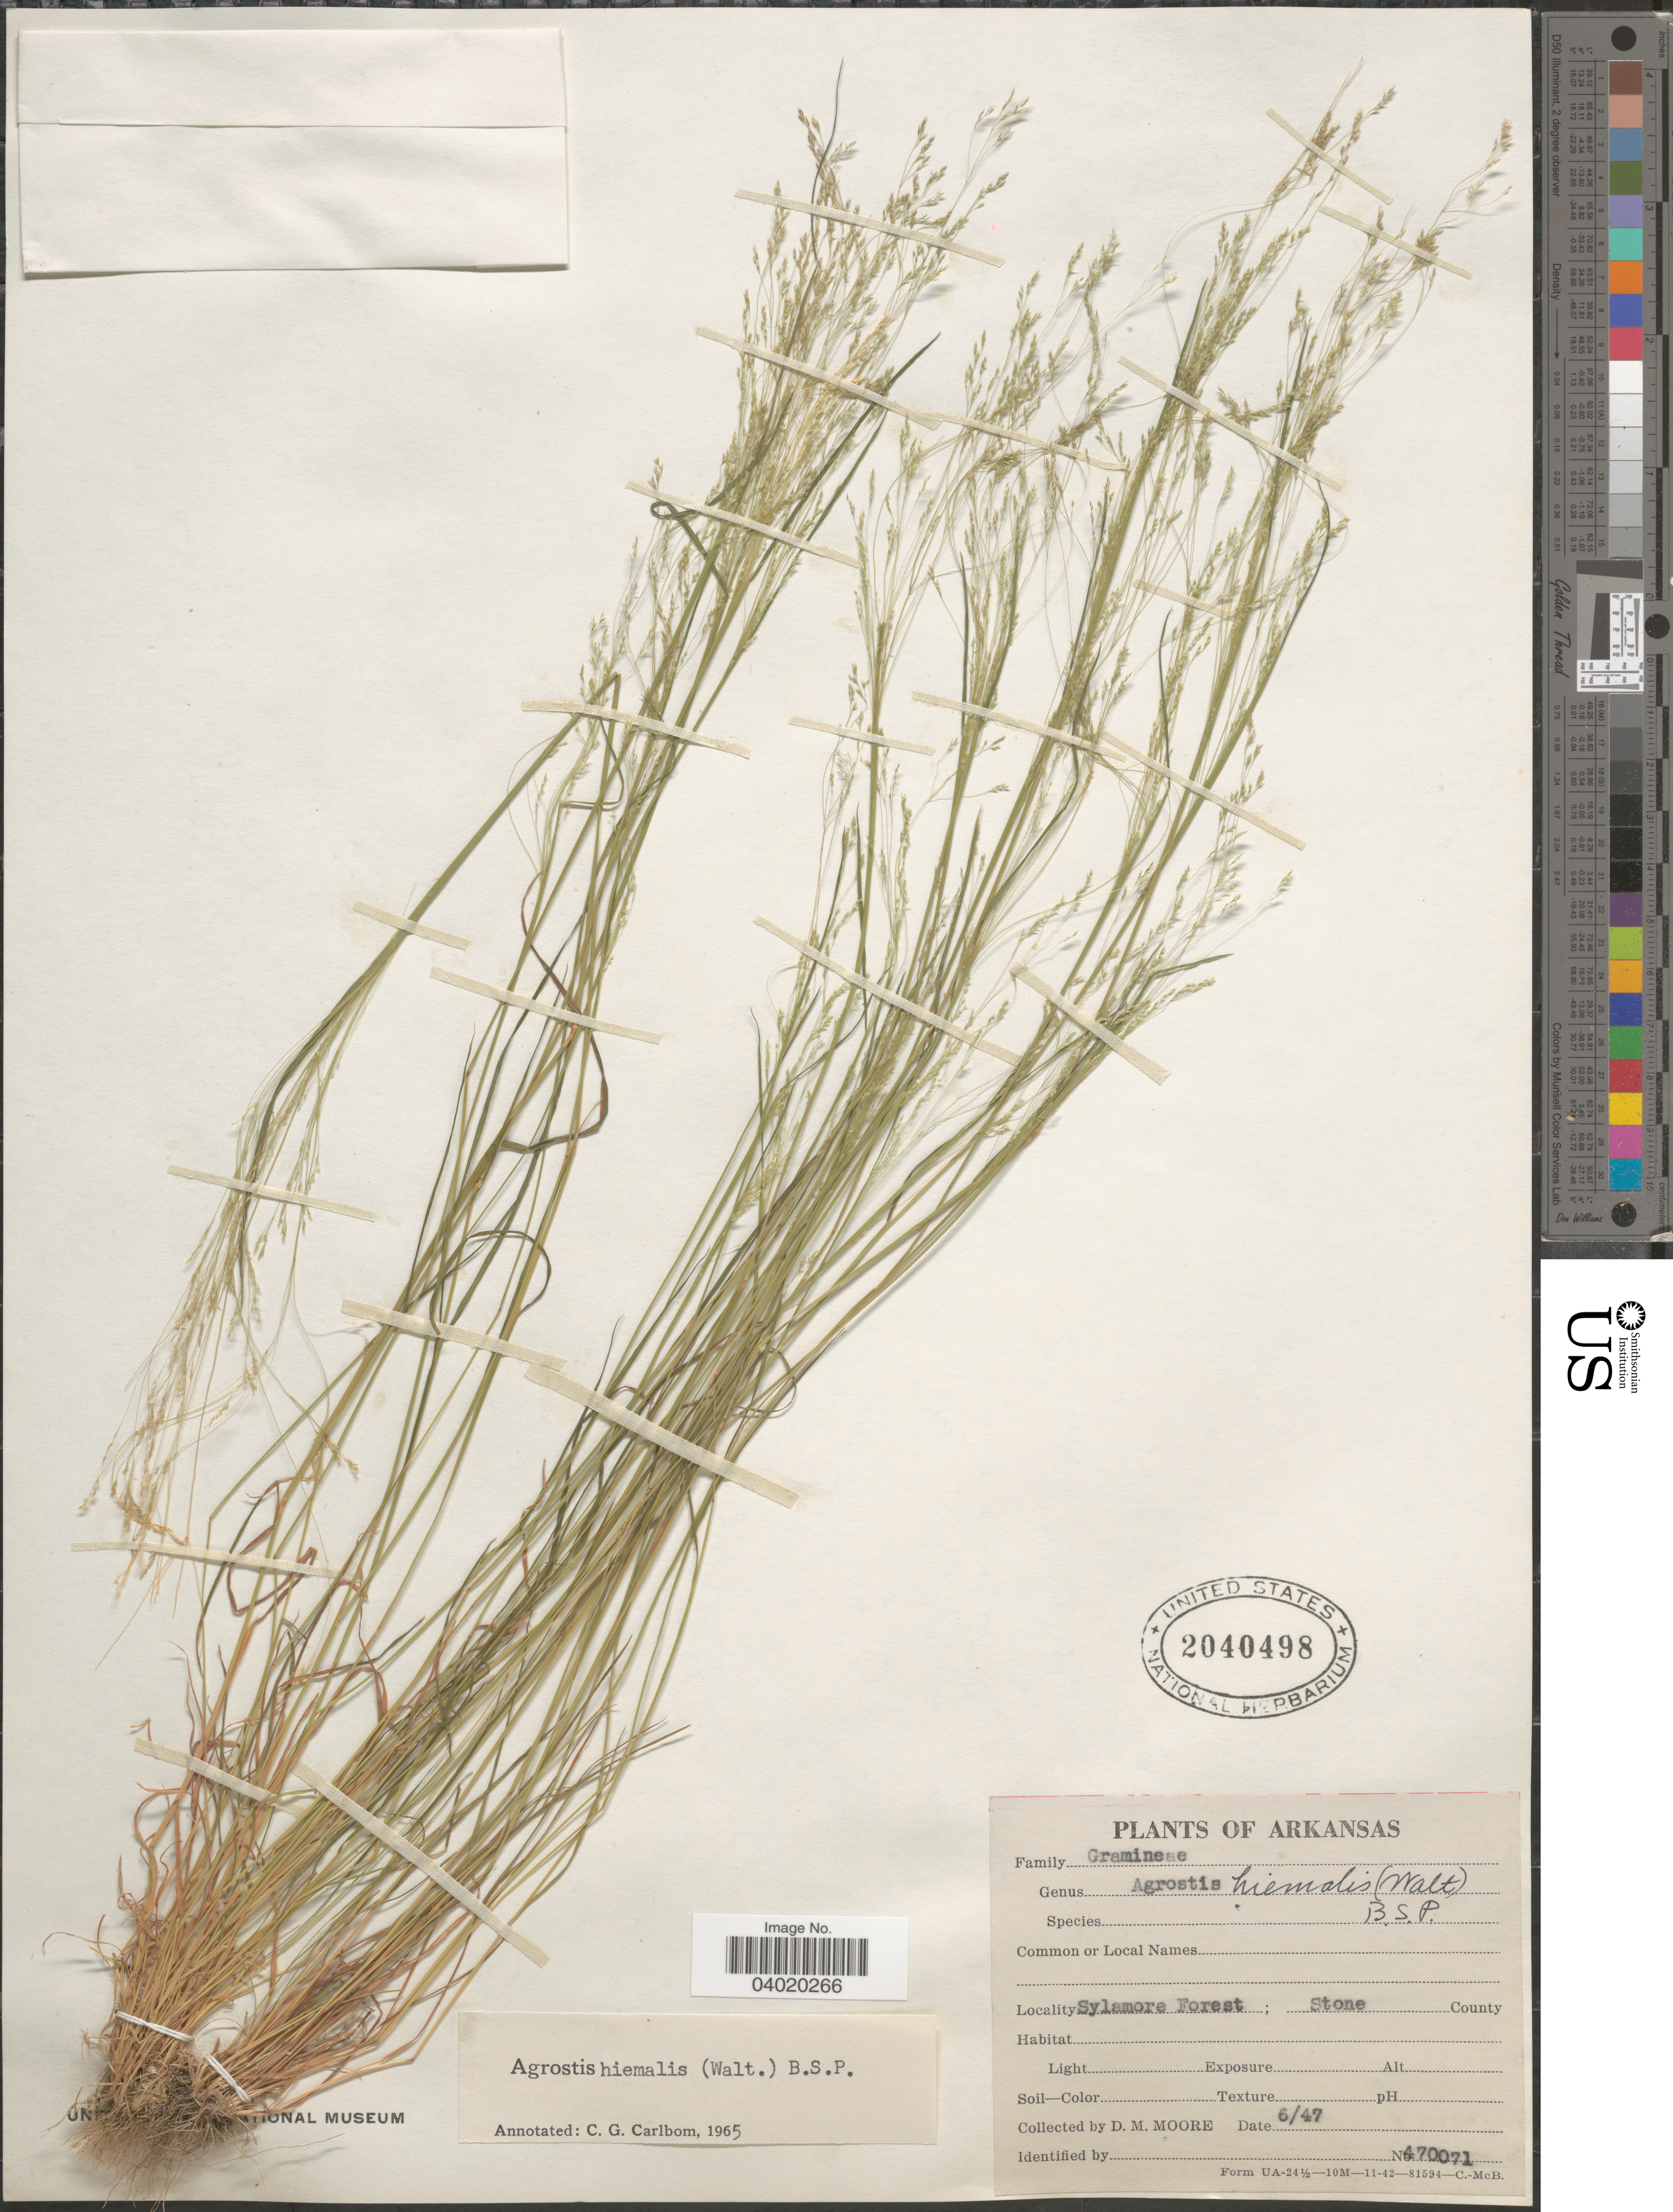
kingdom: Plantae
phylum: Tracheophyta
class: Liliopsida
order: Poales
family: Poaceae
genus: Agrostis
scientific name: Agrostis hyemalis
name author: (Walter) Britton et al.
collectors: D. Moore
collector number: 470071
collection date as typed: Transcribed d/m/y: /6/47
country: United States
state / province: Arkansas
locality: Sylamore Forest; Stone County.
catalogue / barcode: US 2040498